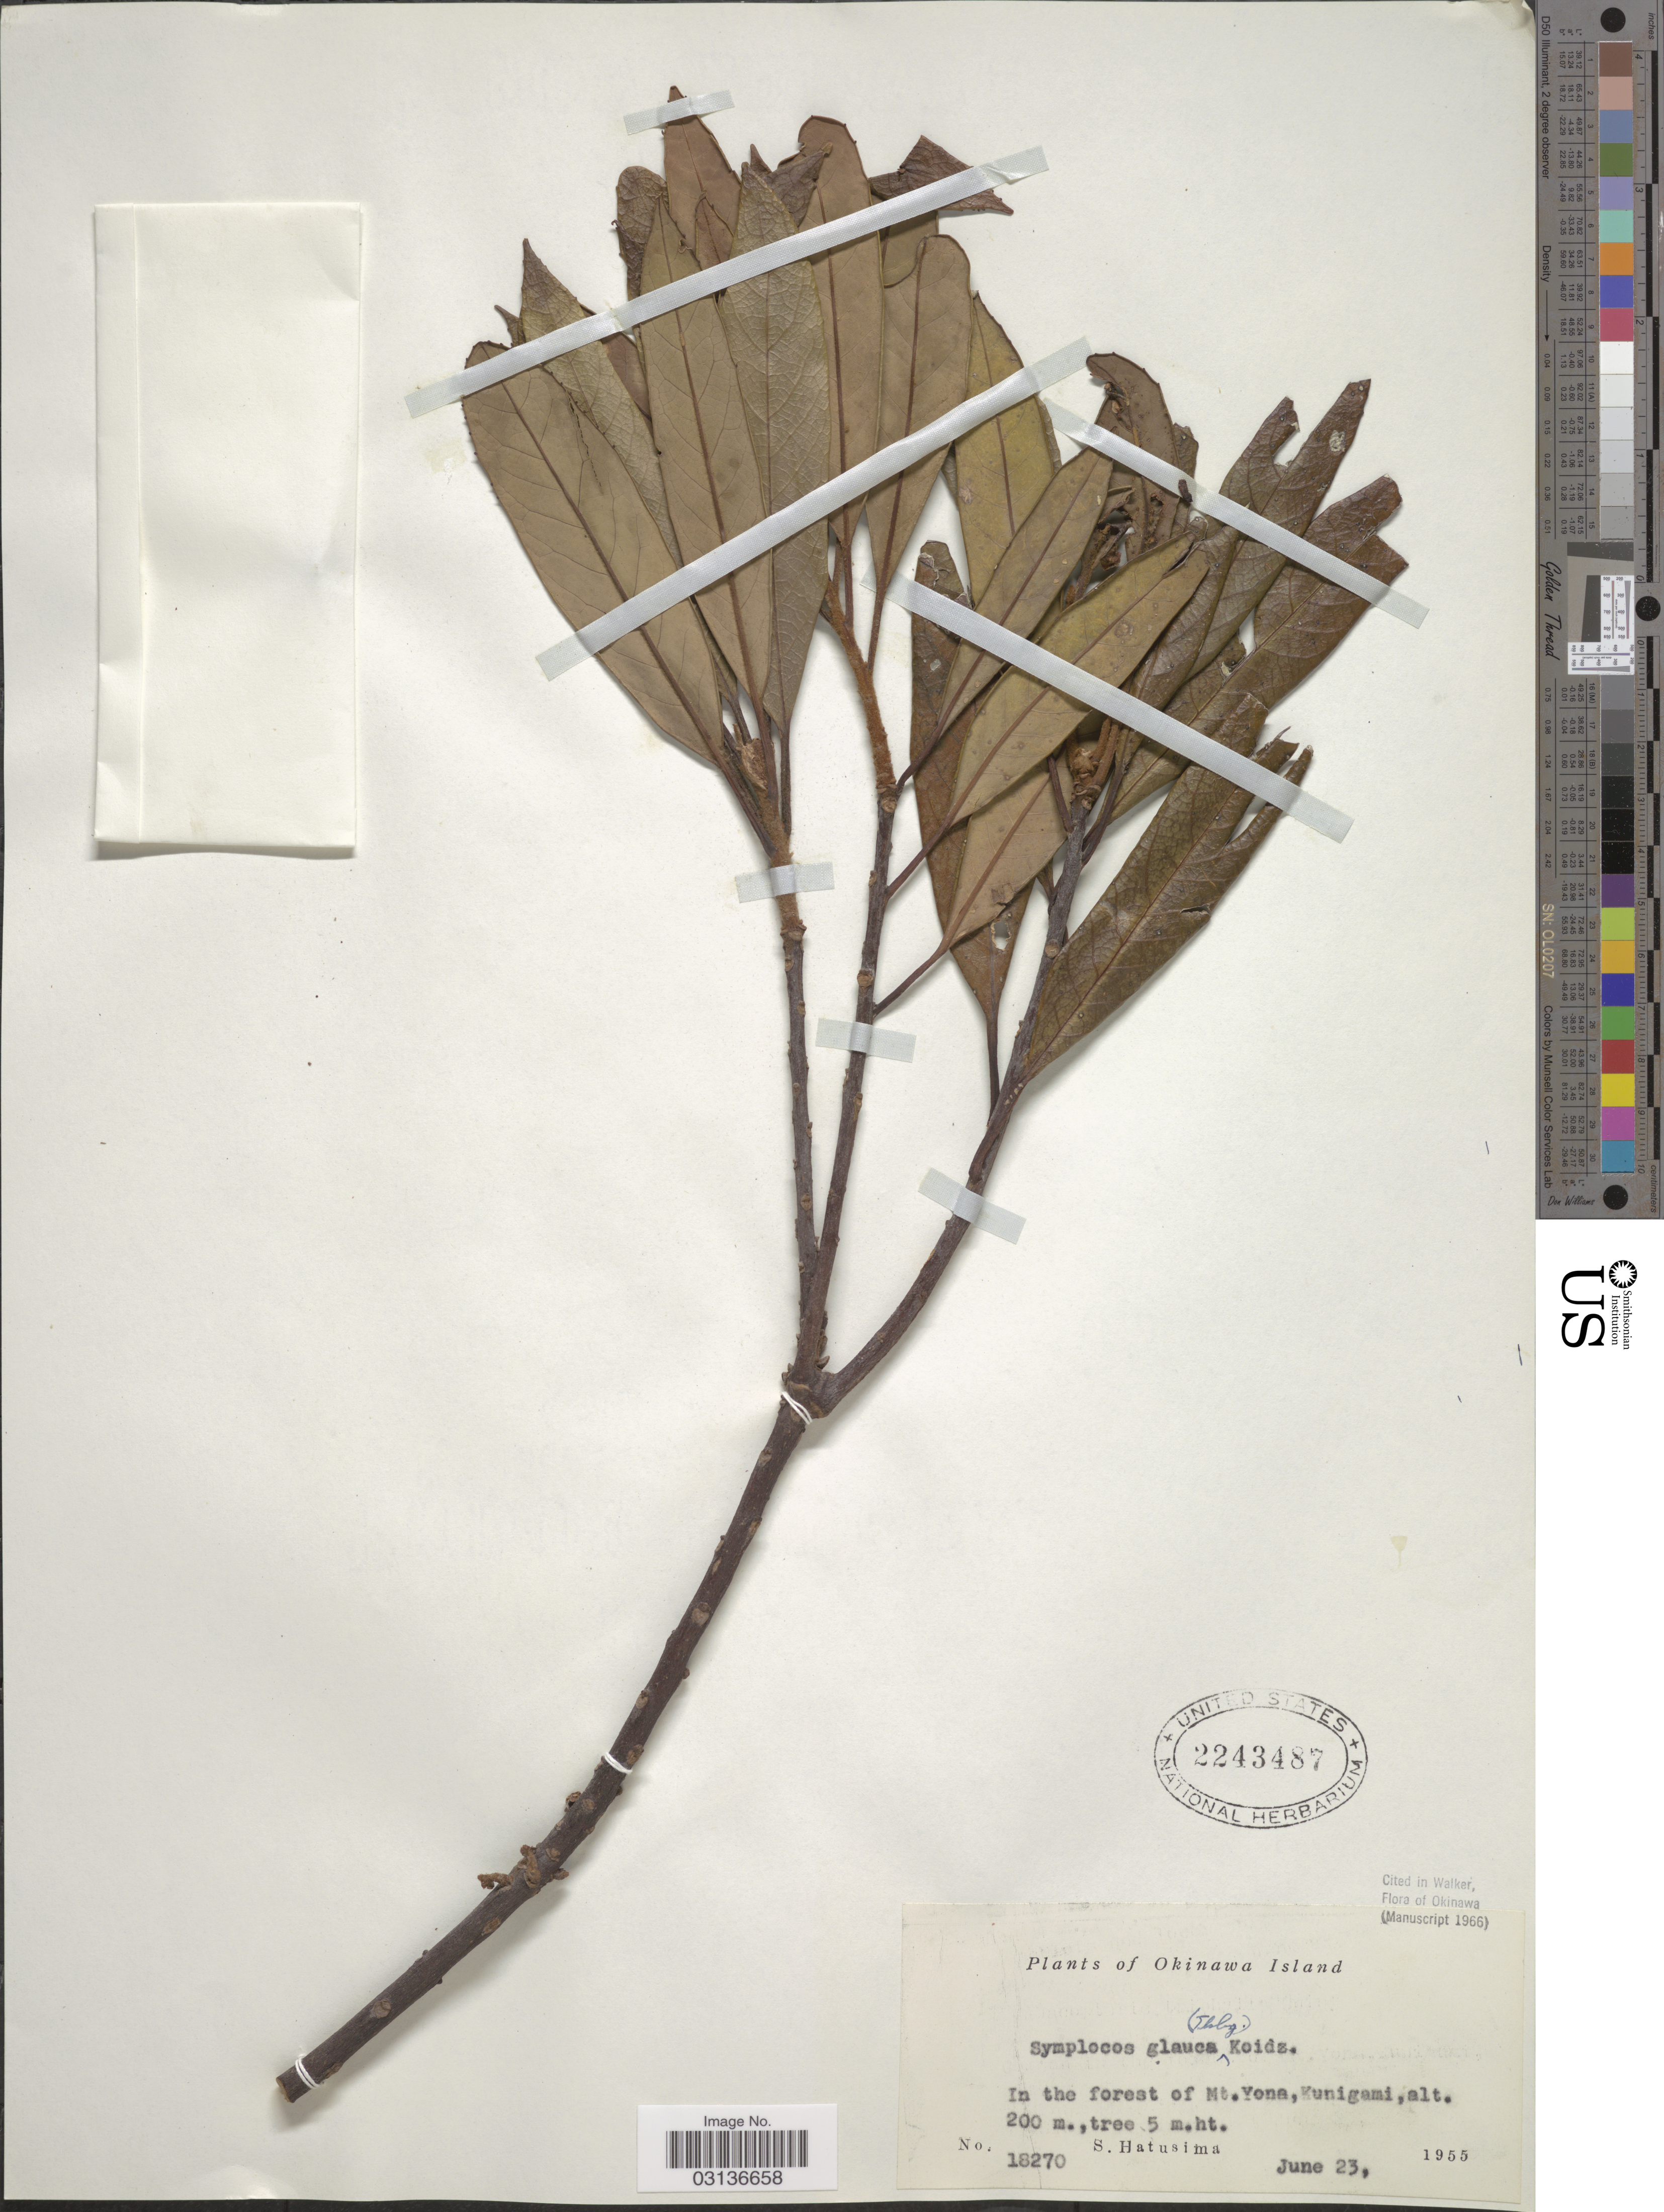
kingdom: Plantae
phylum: Tracheophyta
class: Magnoliopsida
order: Ericales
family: Symplocaceae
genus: Symplocos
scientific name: Symplocos glauca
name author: (Thunb.) Koidz.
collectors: S. Hatusima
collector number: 18270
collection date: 1955-06-23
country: Japan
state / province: Okinawa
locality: In the forest of Mt. Yona, Kunigami.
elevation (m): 200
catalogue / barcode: US 2243487